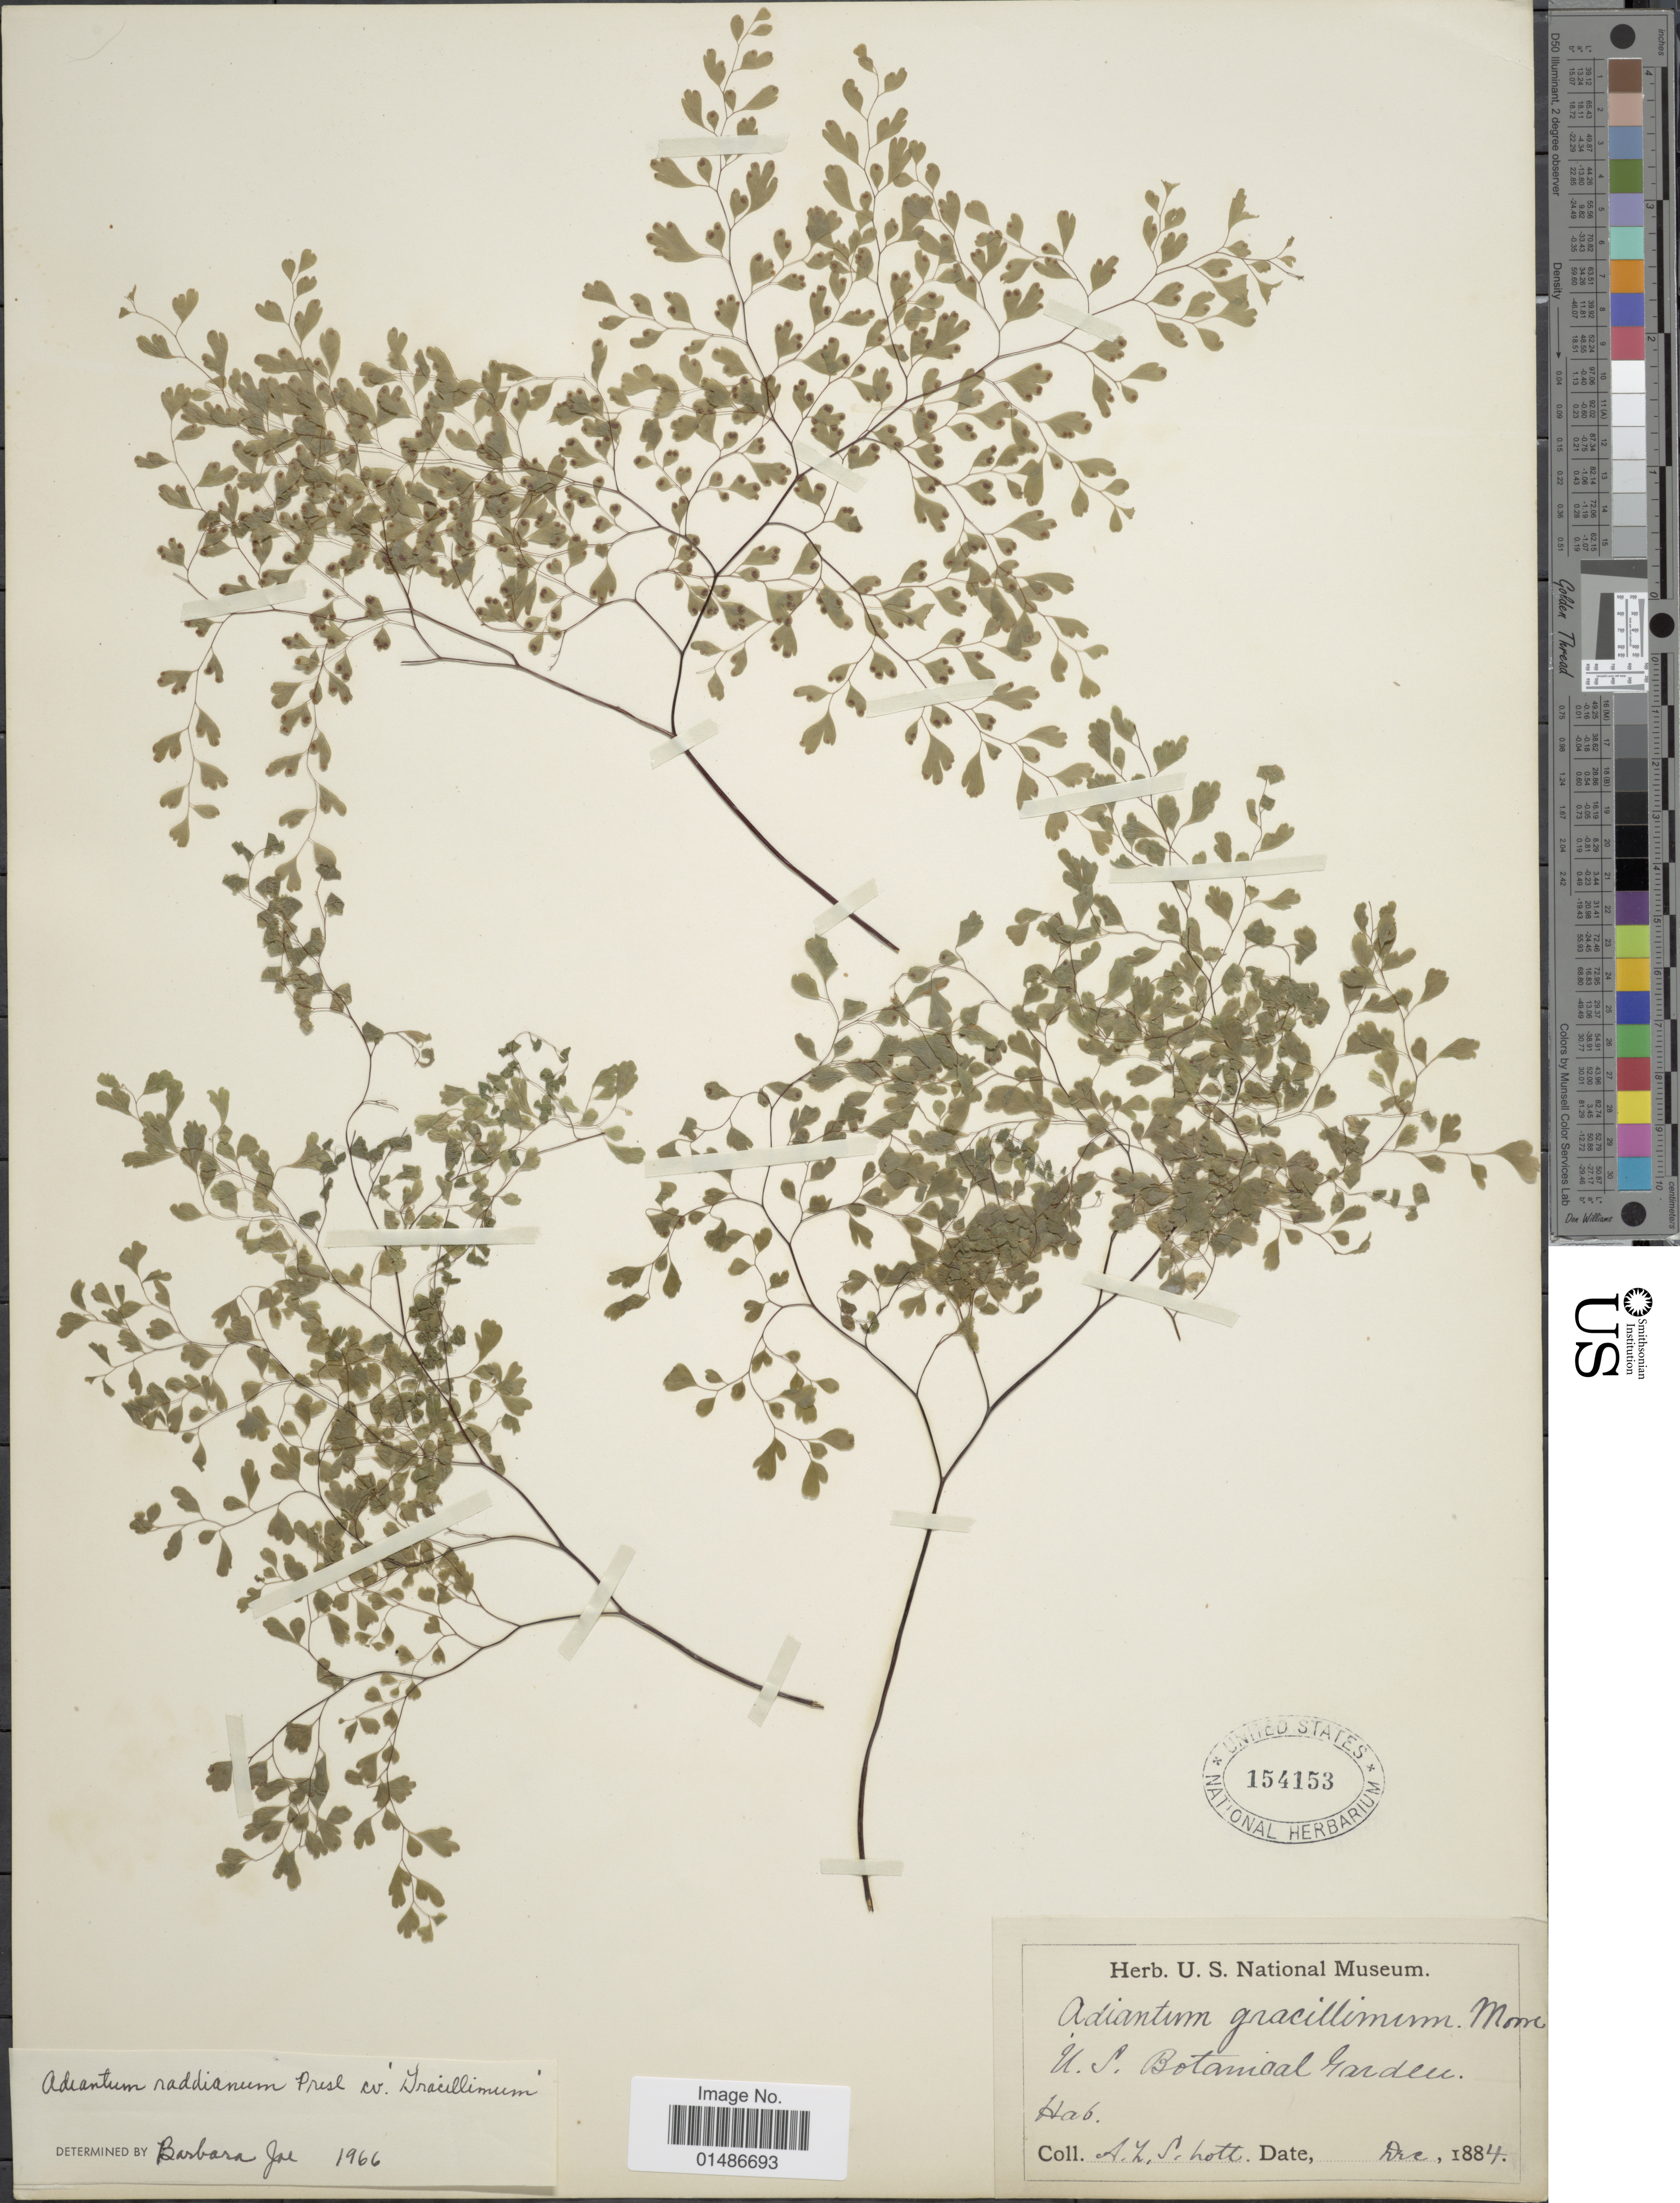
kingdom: Plantae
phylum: Tracheophyta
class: Polypodiopsida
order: Polypodiales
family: Pteridaceae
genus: Adiantum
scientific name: Adiantum raddianum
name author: C. Presl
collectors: A. L. Schott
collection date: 1884-12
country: United States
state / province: District of Columbia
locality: U.S. Botanical Garden.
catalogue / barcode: US 154153